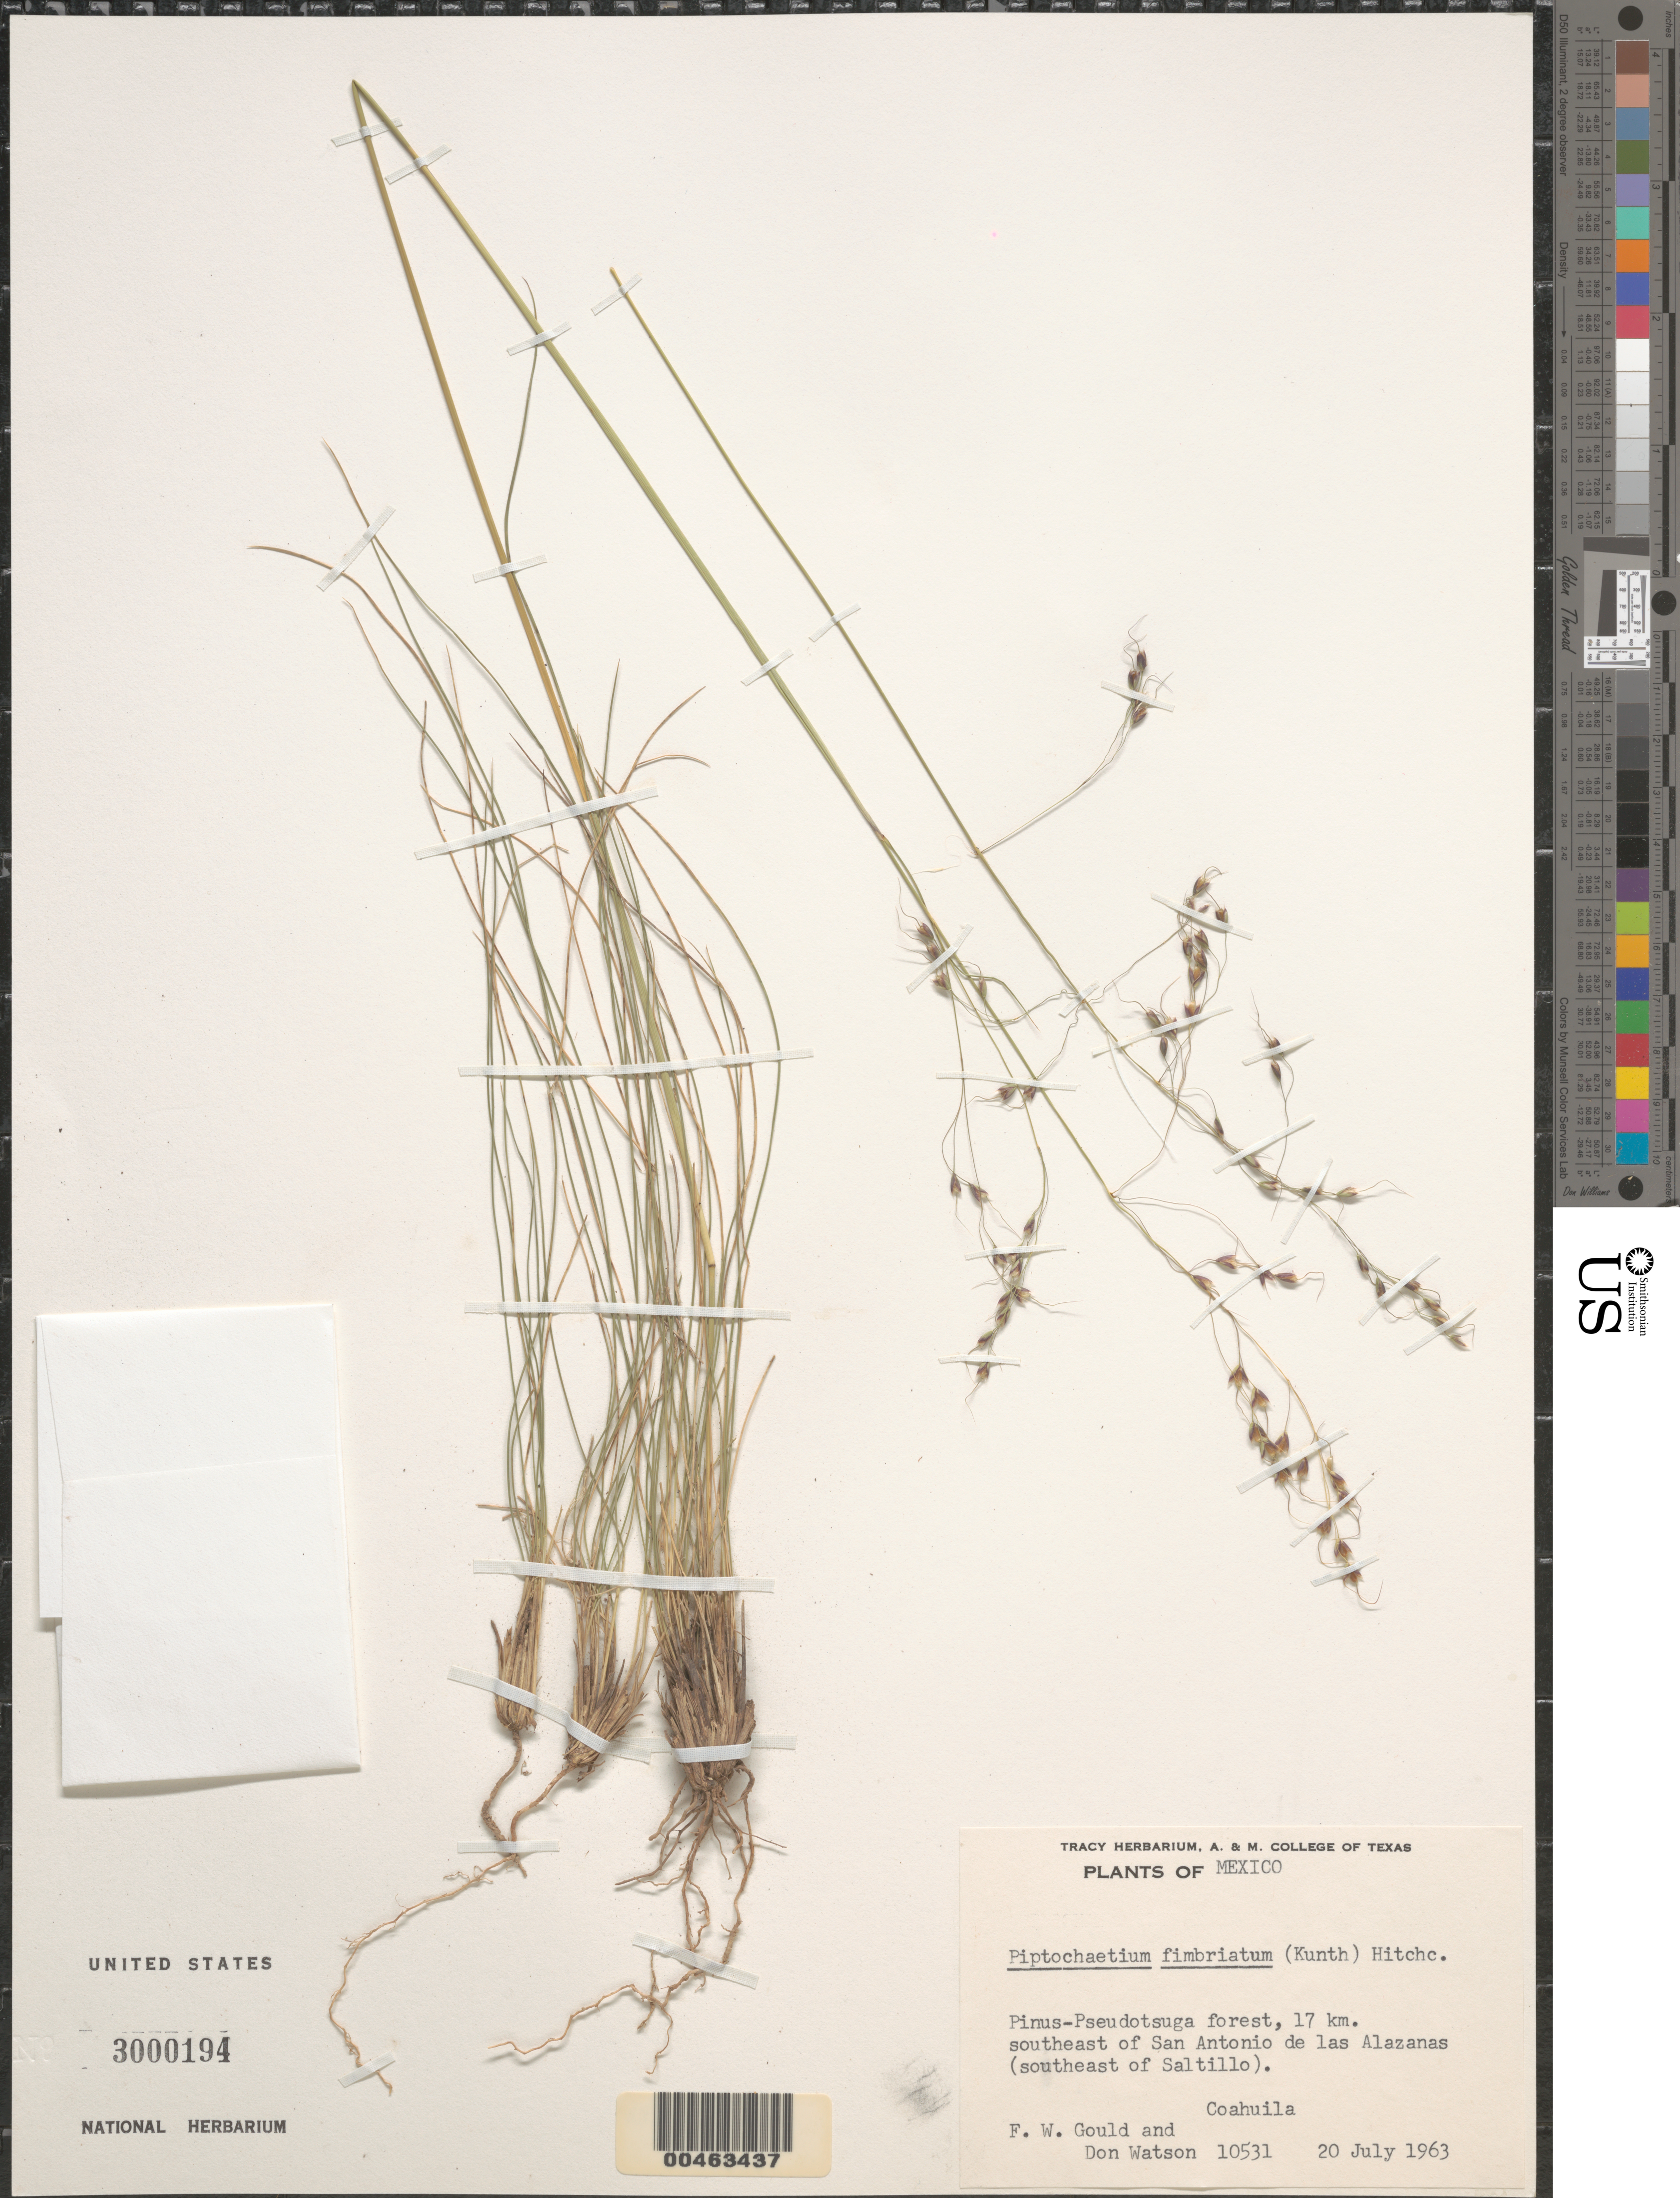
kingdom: Plantae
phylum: Tracheophyta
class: Liliopsida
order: Poales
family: Poaceae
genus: Piptochaetium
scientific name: Piptochaetium fimbriatum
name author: (Kunth) Hitchc.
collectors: F. W. Gould & D. Watson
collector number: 10531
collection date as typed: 20 Jul 1963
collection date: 1963-07-20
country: Mexico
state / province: Coahuila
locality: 17 km SE of San Antonio de las Alazanas (SE of Saltillo)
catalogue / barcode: US 3000194